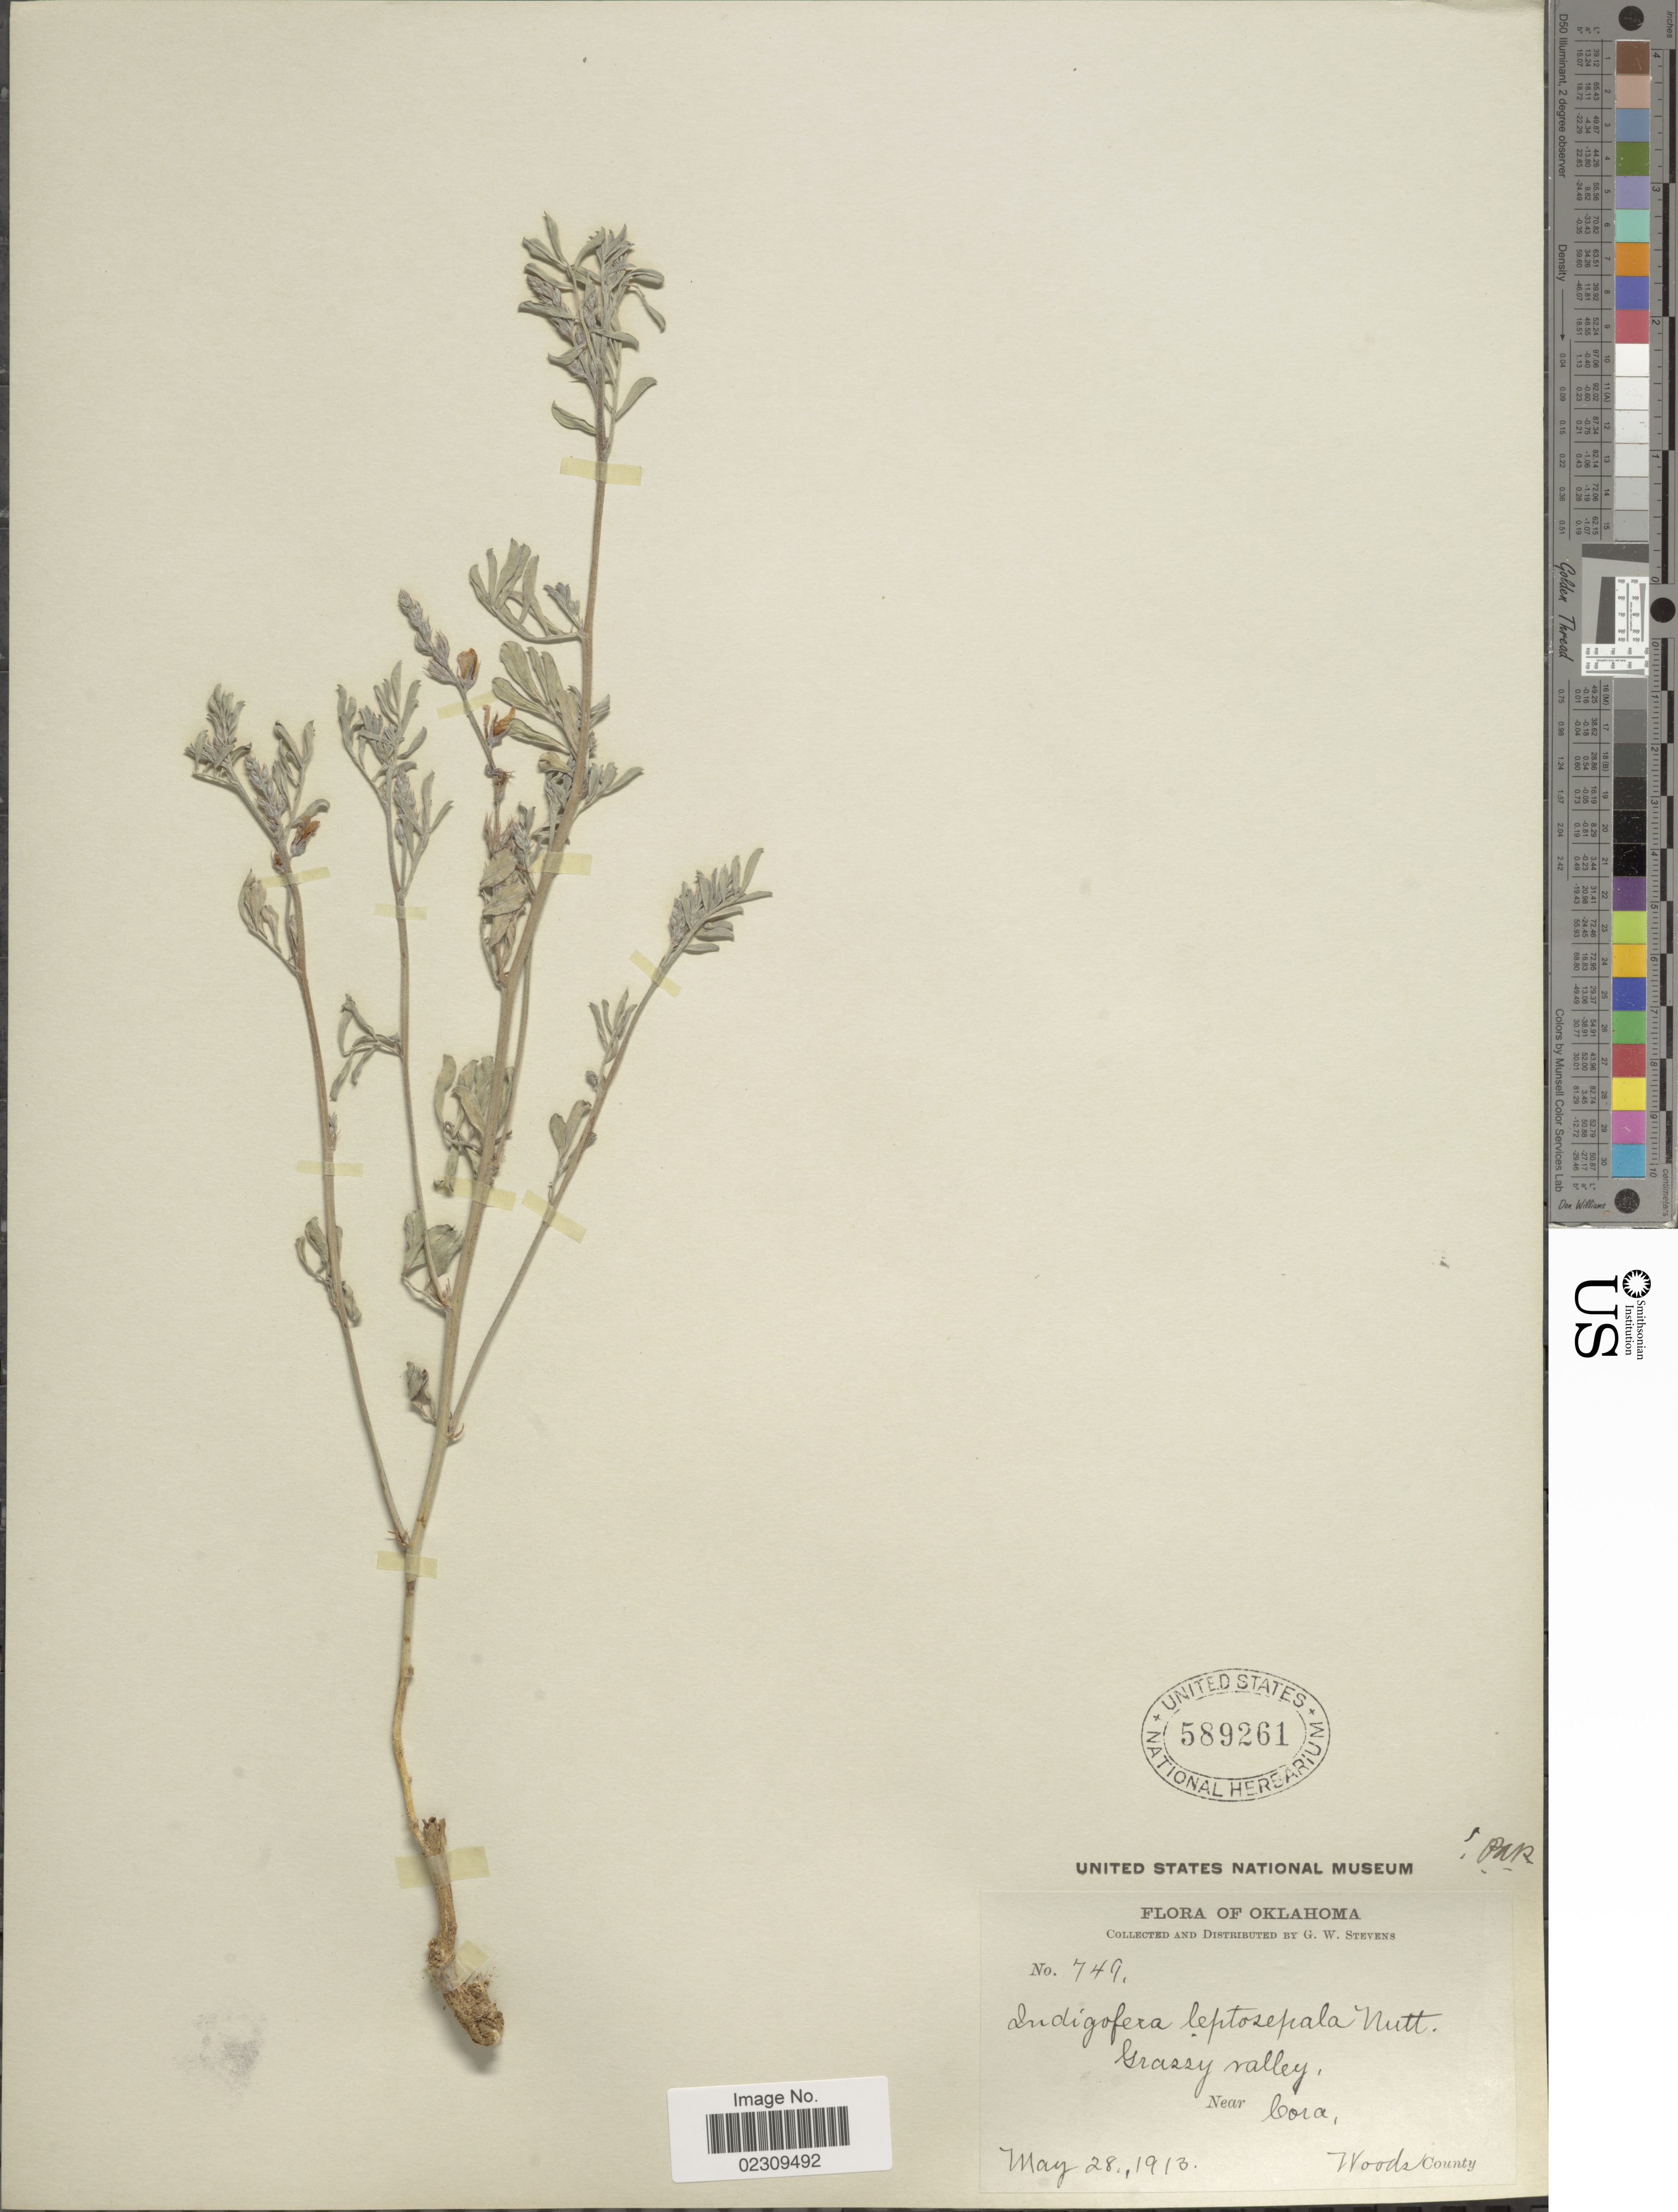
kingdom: Plantae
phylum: Tracheophyta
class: Magnoliopsida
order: Fabales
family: Fabaceae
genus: Indigofera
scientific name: Indigofera leptosepala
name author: Nutt.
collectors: G. W. Stevens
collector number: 749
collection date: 1913-05-28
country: United States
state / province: Oklahoma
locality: Near Cora, Woods County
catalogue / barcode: US 589261